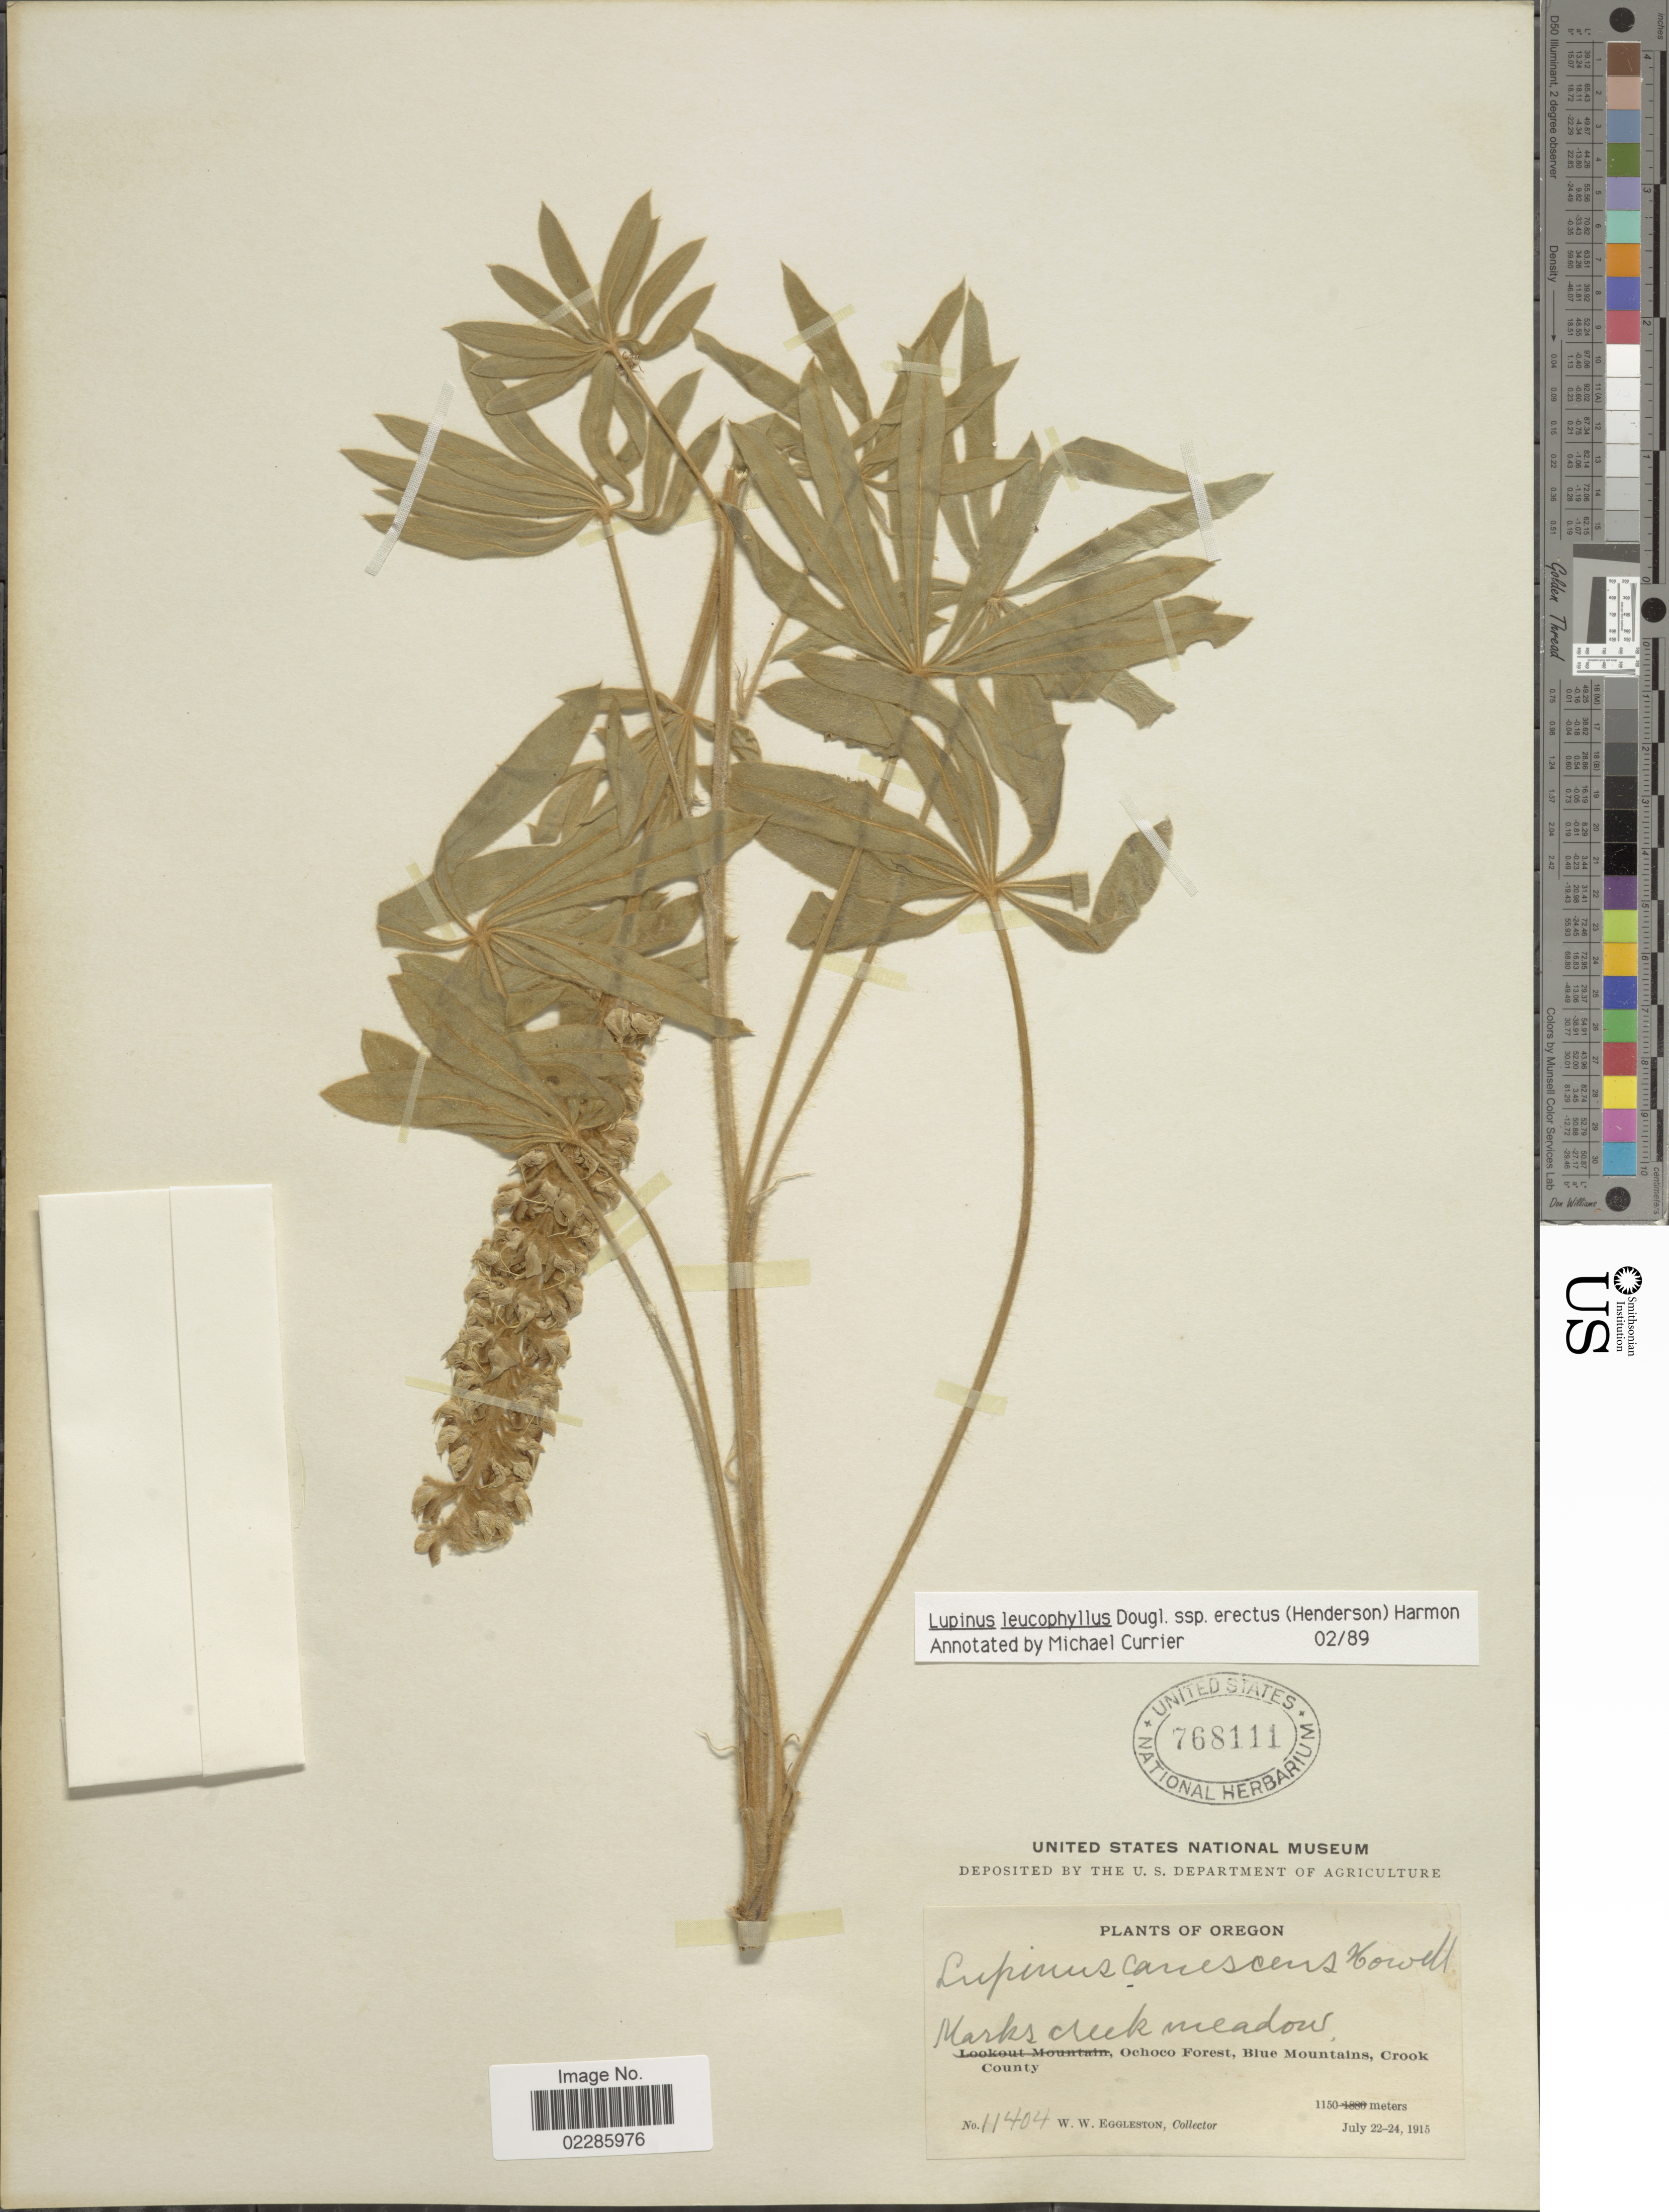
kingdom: Plantae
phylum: Tracheophyta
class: Magnoliopsida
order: Fabales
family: Fabaceae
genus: Lupinus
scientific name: Lupinus leucophyllus subsp. erectus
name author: (Douglass M.Hend.) Harmon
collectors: W. W. Eggleston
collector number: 11404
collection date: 1915-07-22/1915-07-24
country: United States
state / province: Oregon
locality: Marks creek meadow, Ochoco Forest, Blue Mountains, Crook County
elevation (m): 1150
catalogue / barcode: US 768111